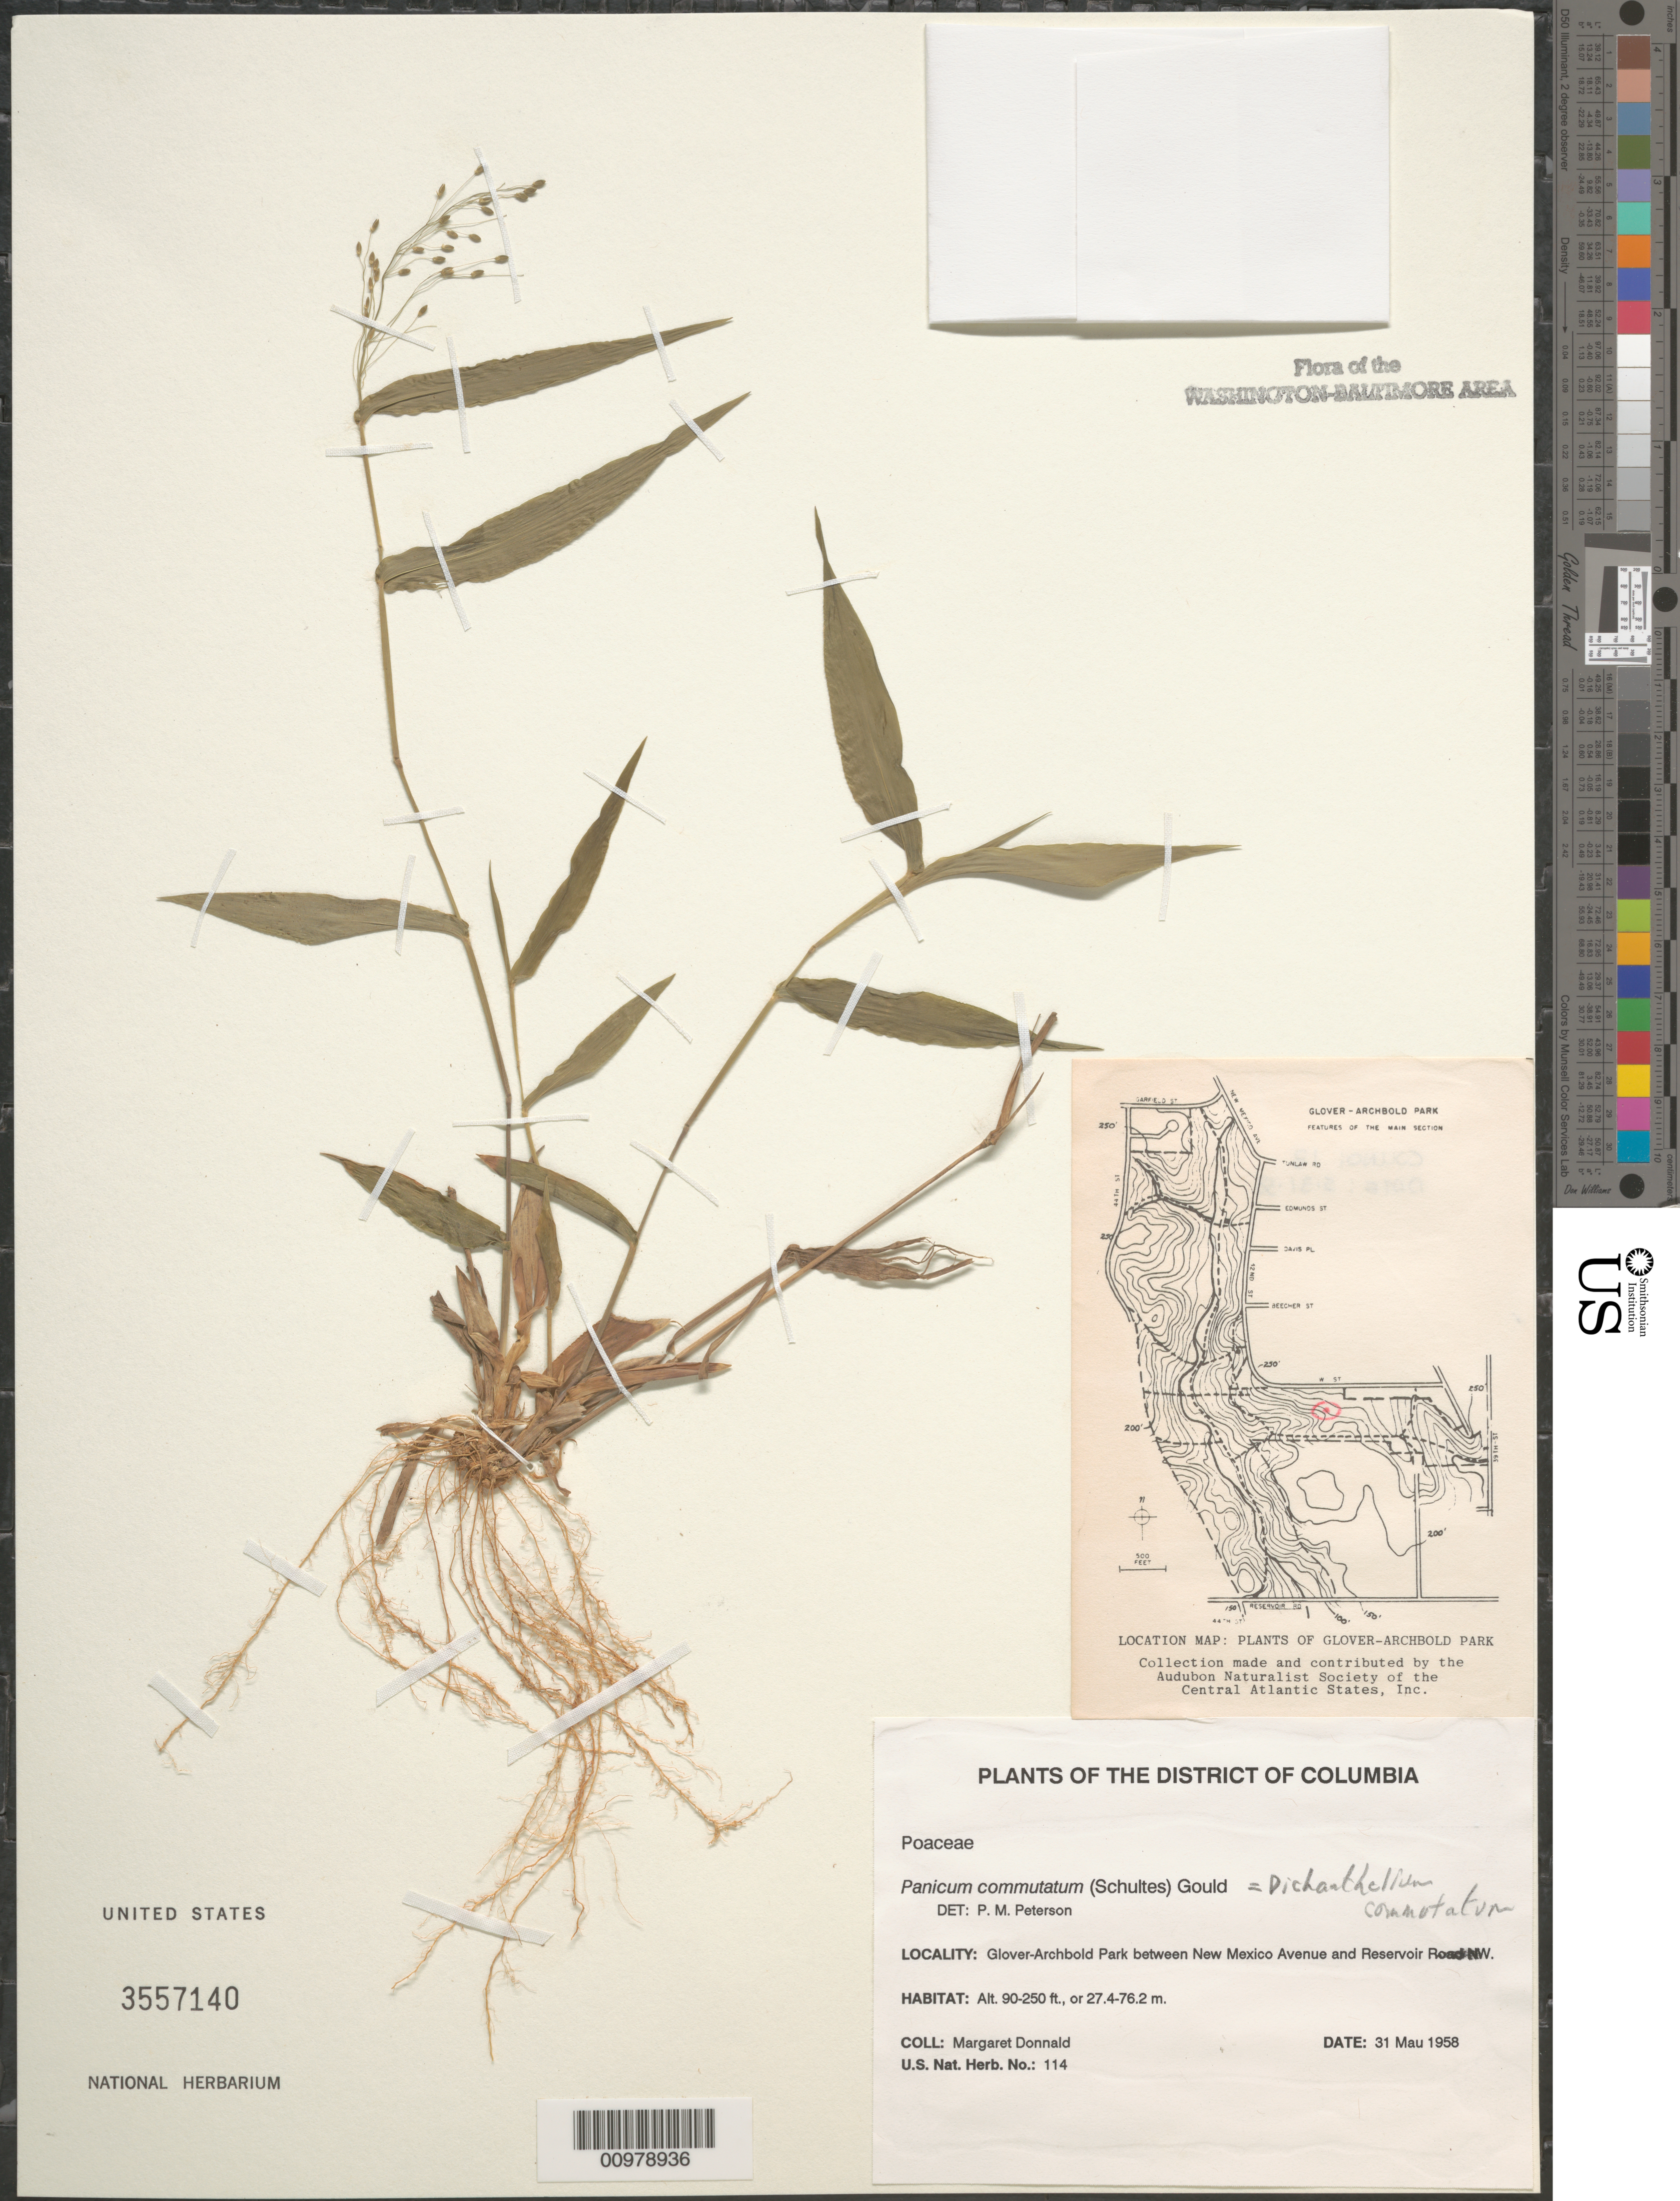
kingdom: Plantae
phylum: Tracheophyta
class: Liliopsida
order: Poales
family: Poaceae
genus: Panicum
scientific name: Panicum commutatum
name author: Schult.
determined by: Peterson, Paul M., (BOT), Smithsonian Institution - National Museum of Natural History (UNITED STATES)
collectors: M. Donnald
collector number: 114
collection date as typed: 31 May 1958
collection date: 1958-05-31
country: United States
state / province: District of Columbia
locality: Glover-Archbold Park between New Mexico Avenue and Reservoir Road NW.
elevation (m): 27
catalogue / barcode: US 3557140